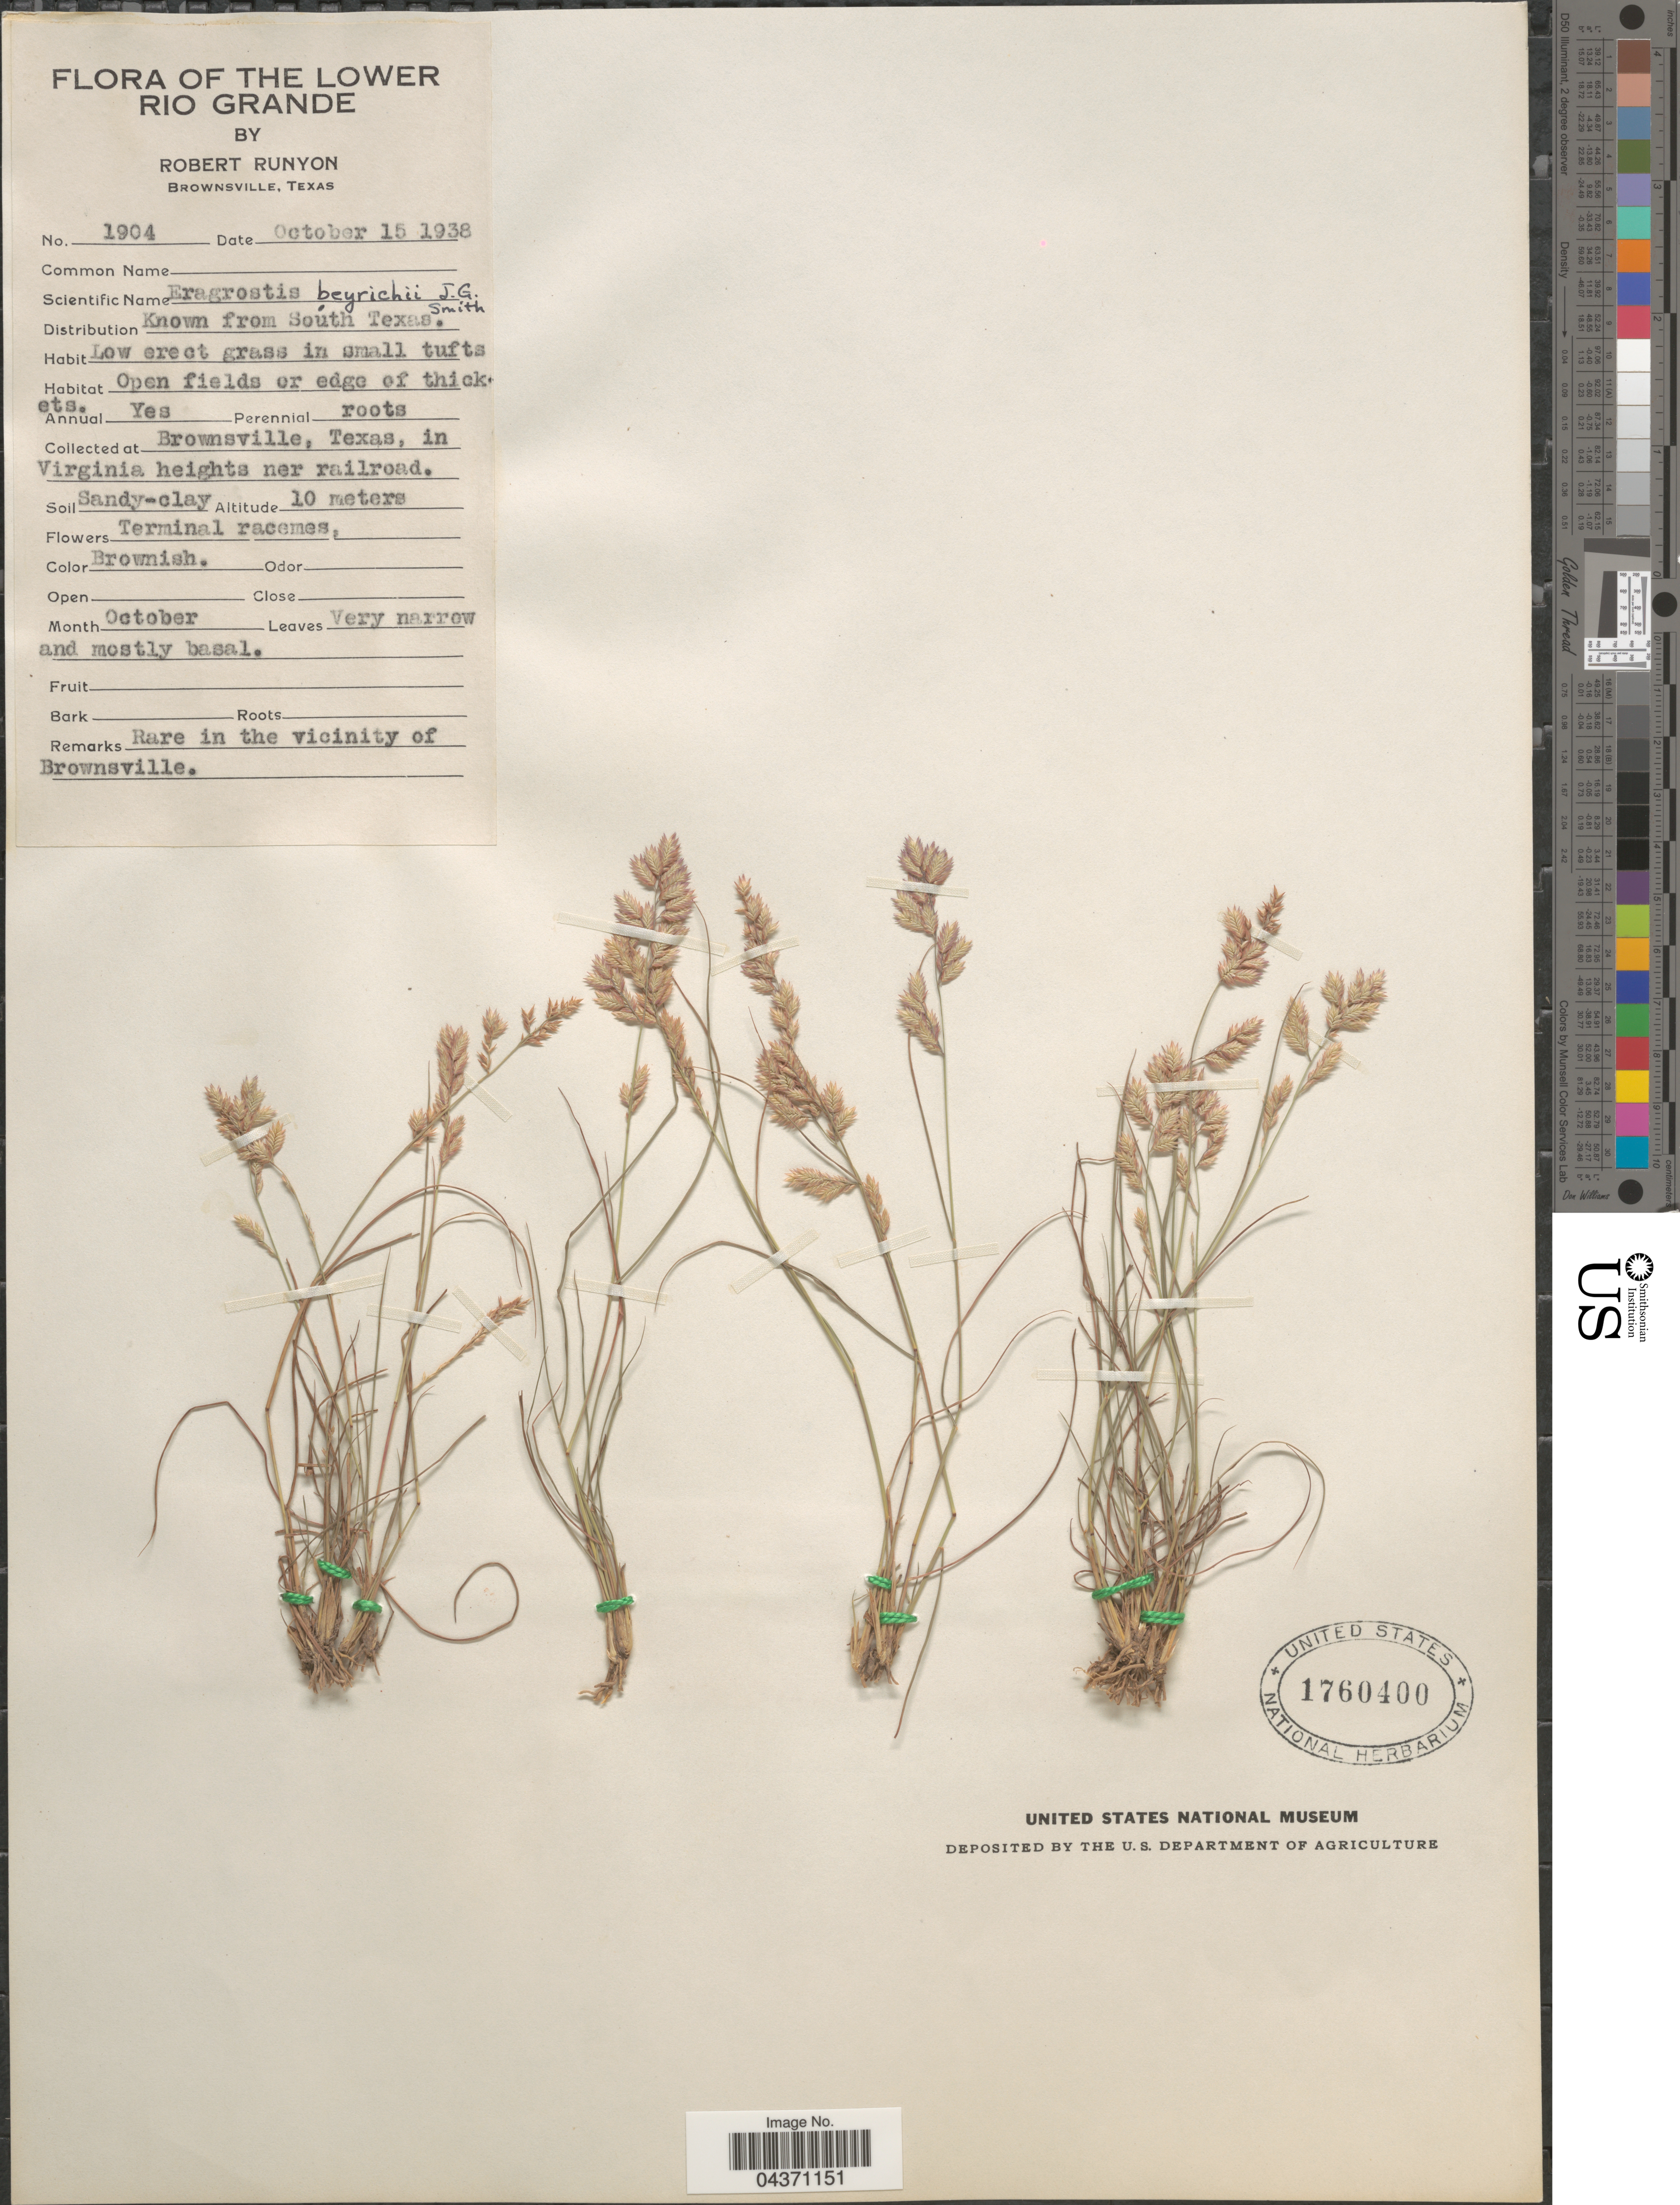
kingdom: Plantae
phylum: Tracheophyta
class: Liliopsida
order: Poales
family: Poaceae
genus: Eragrostis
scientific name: Eragrostis secundiflora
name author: J. Presl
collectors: R. Runyon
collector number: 1904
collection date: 1938-10-15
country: United States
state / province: Texas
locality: Lower Rio Grande. Open fields or edge of thickets. Brownsville, in Virginia heights near railroad. Rare in the vicinity of Brownsville.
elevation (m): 10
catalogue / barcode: US 1760400